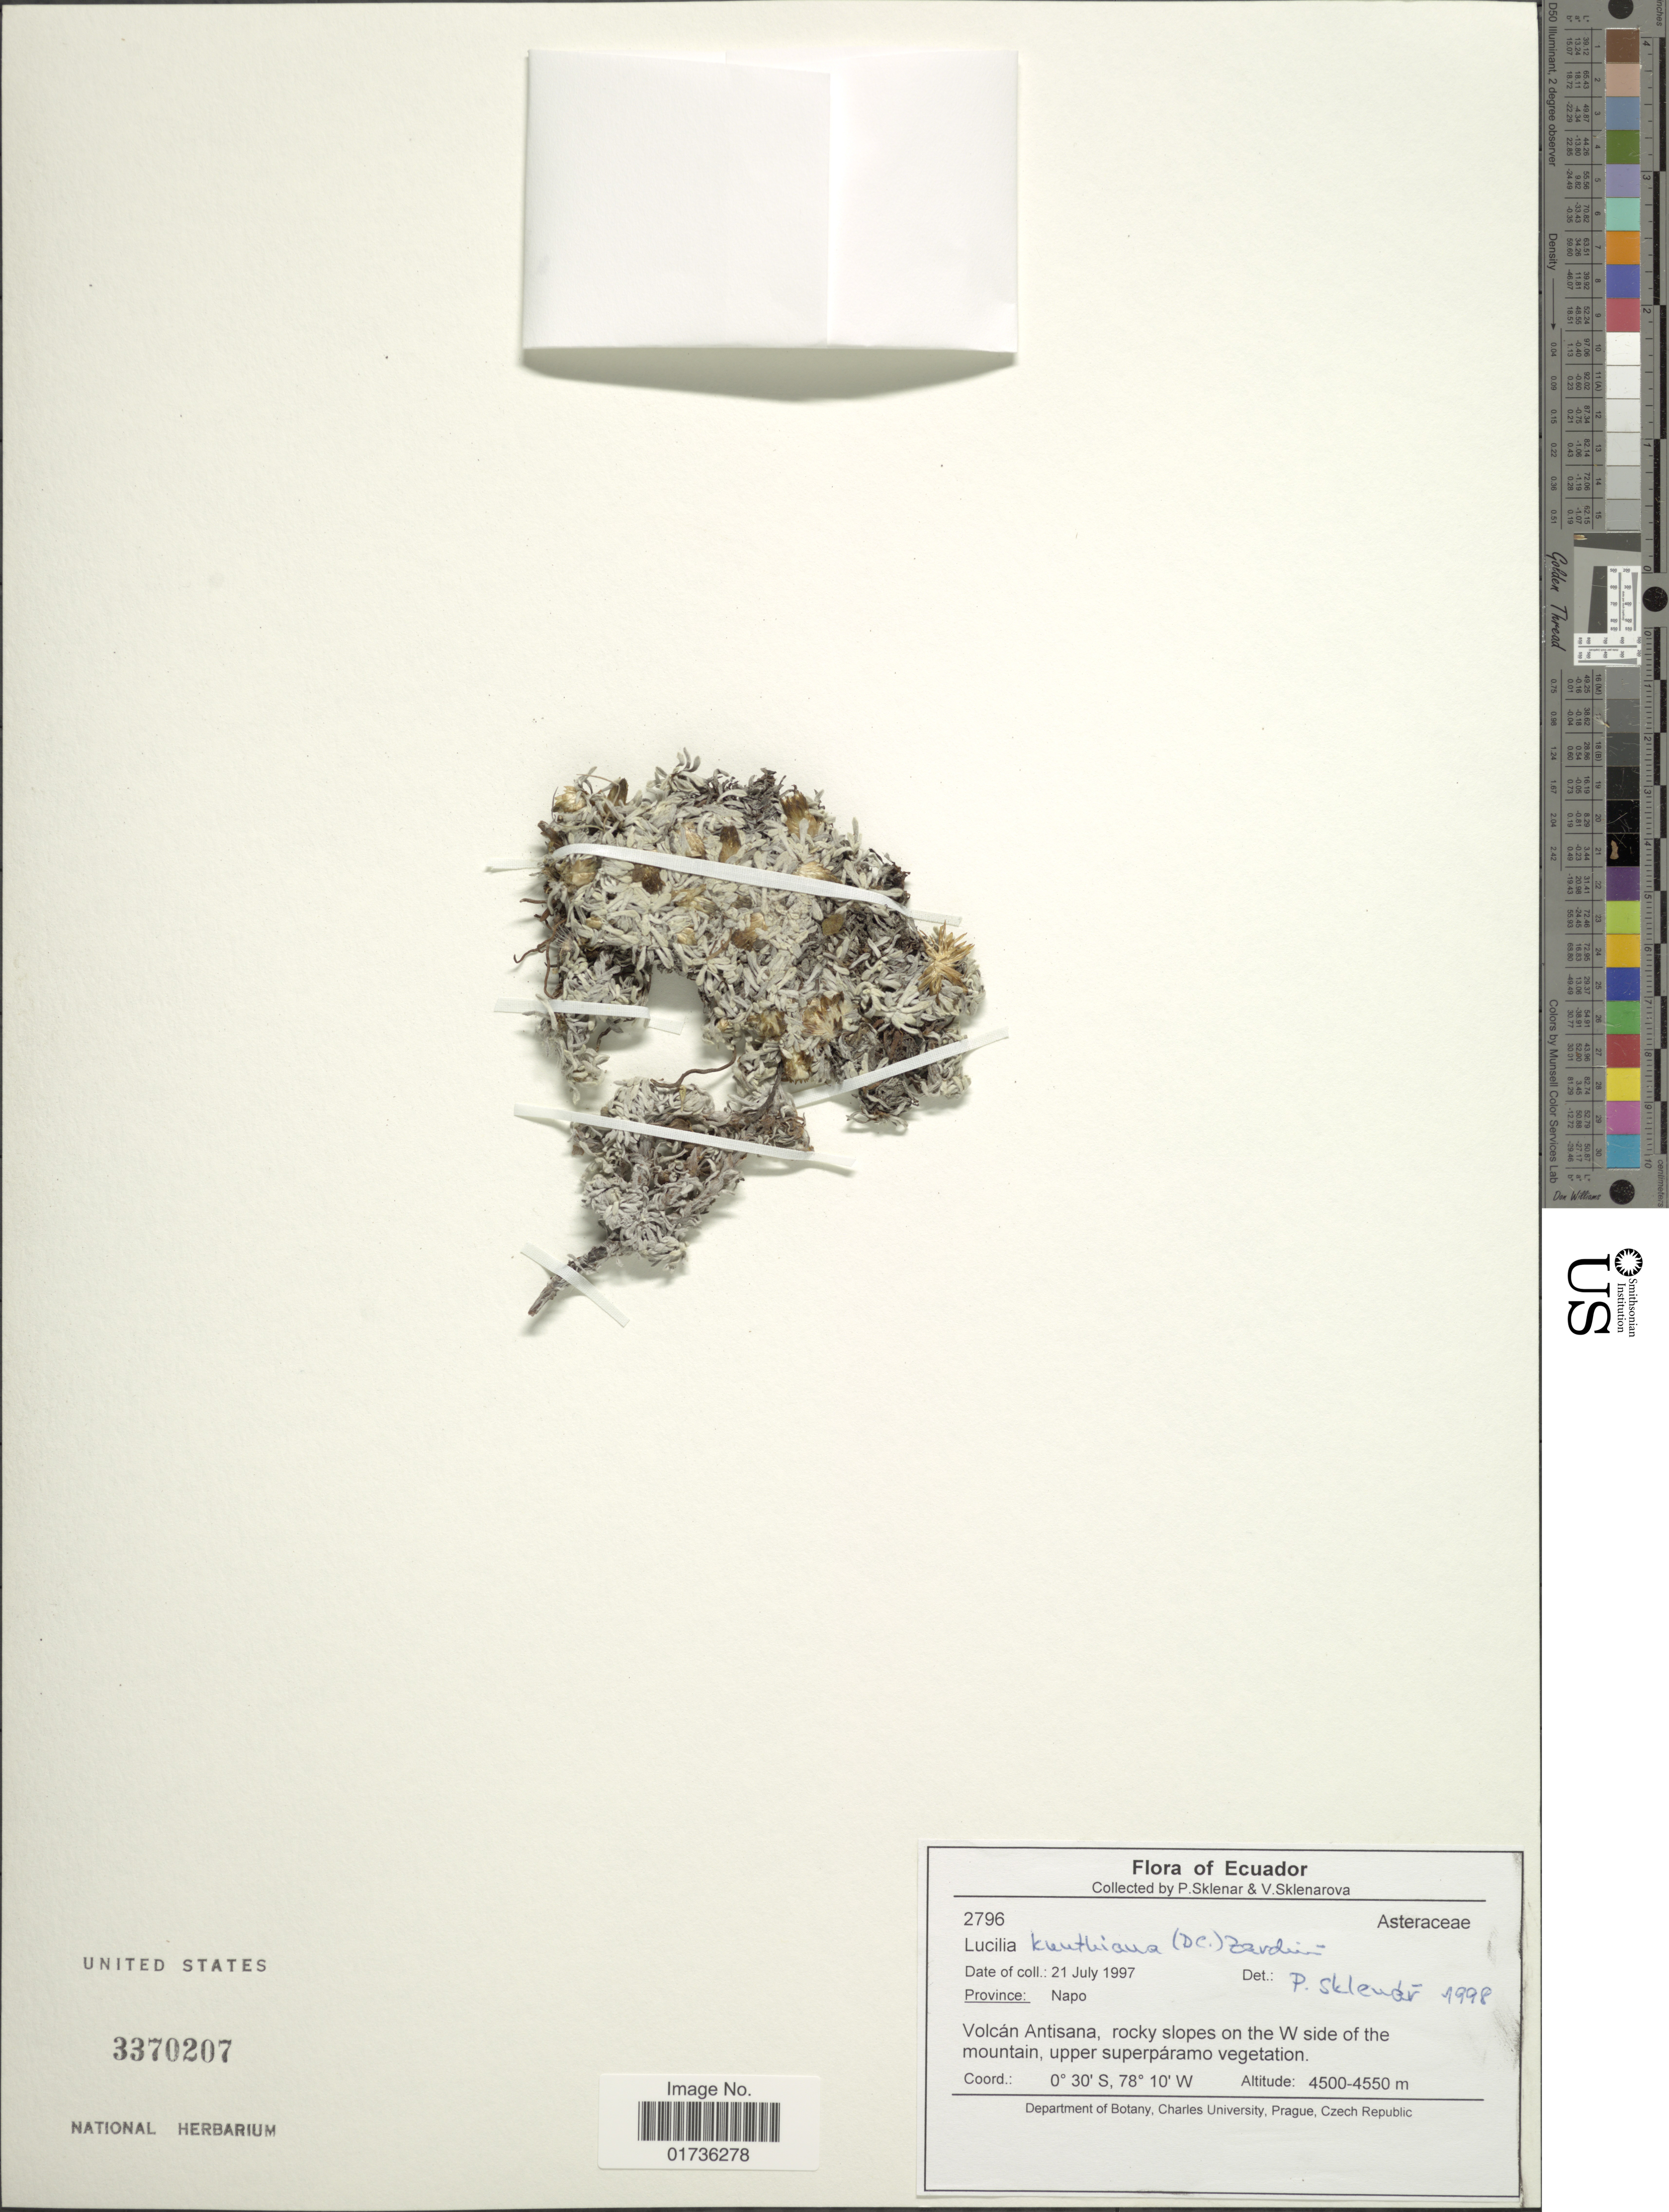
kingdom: Plantae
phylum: Tracheophyta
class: Magnoliopsida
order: Asterales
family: Asteraceae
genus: Lucilia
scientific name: Lucilia kunthiana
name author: (DC.) Zardini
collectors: P. Sklenár & V. Sklenárová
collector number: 2796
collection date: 1997-07-21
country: Ecuador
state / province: Napo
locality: Volcán Antisana, rocky slopes on the W side of the mountain, upper superpáramo vegetation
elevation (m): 4500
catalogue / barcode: US 3370207